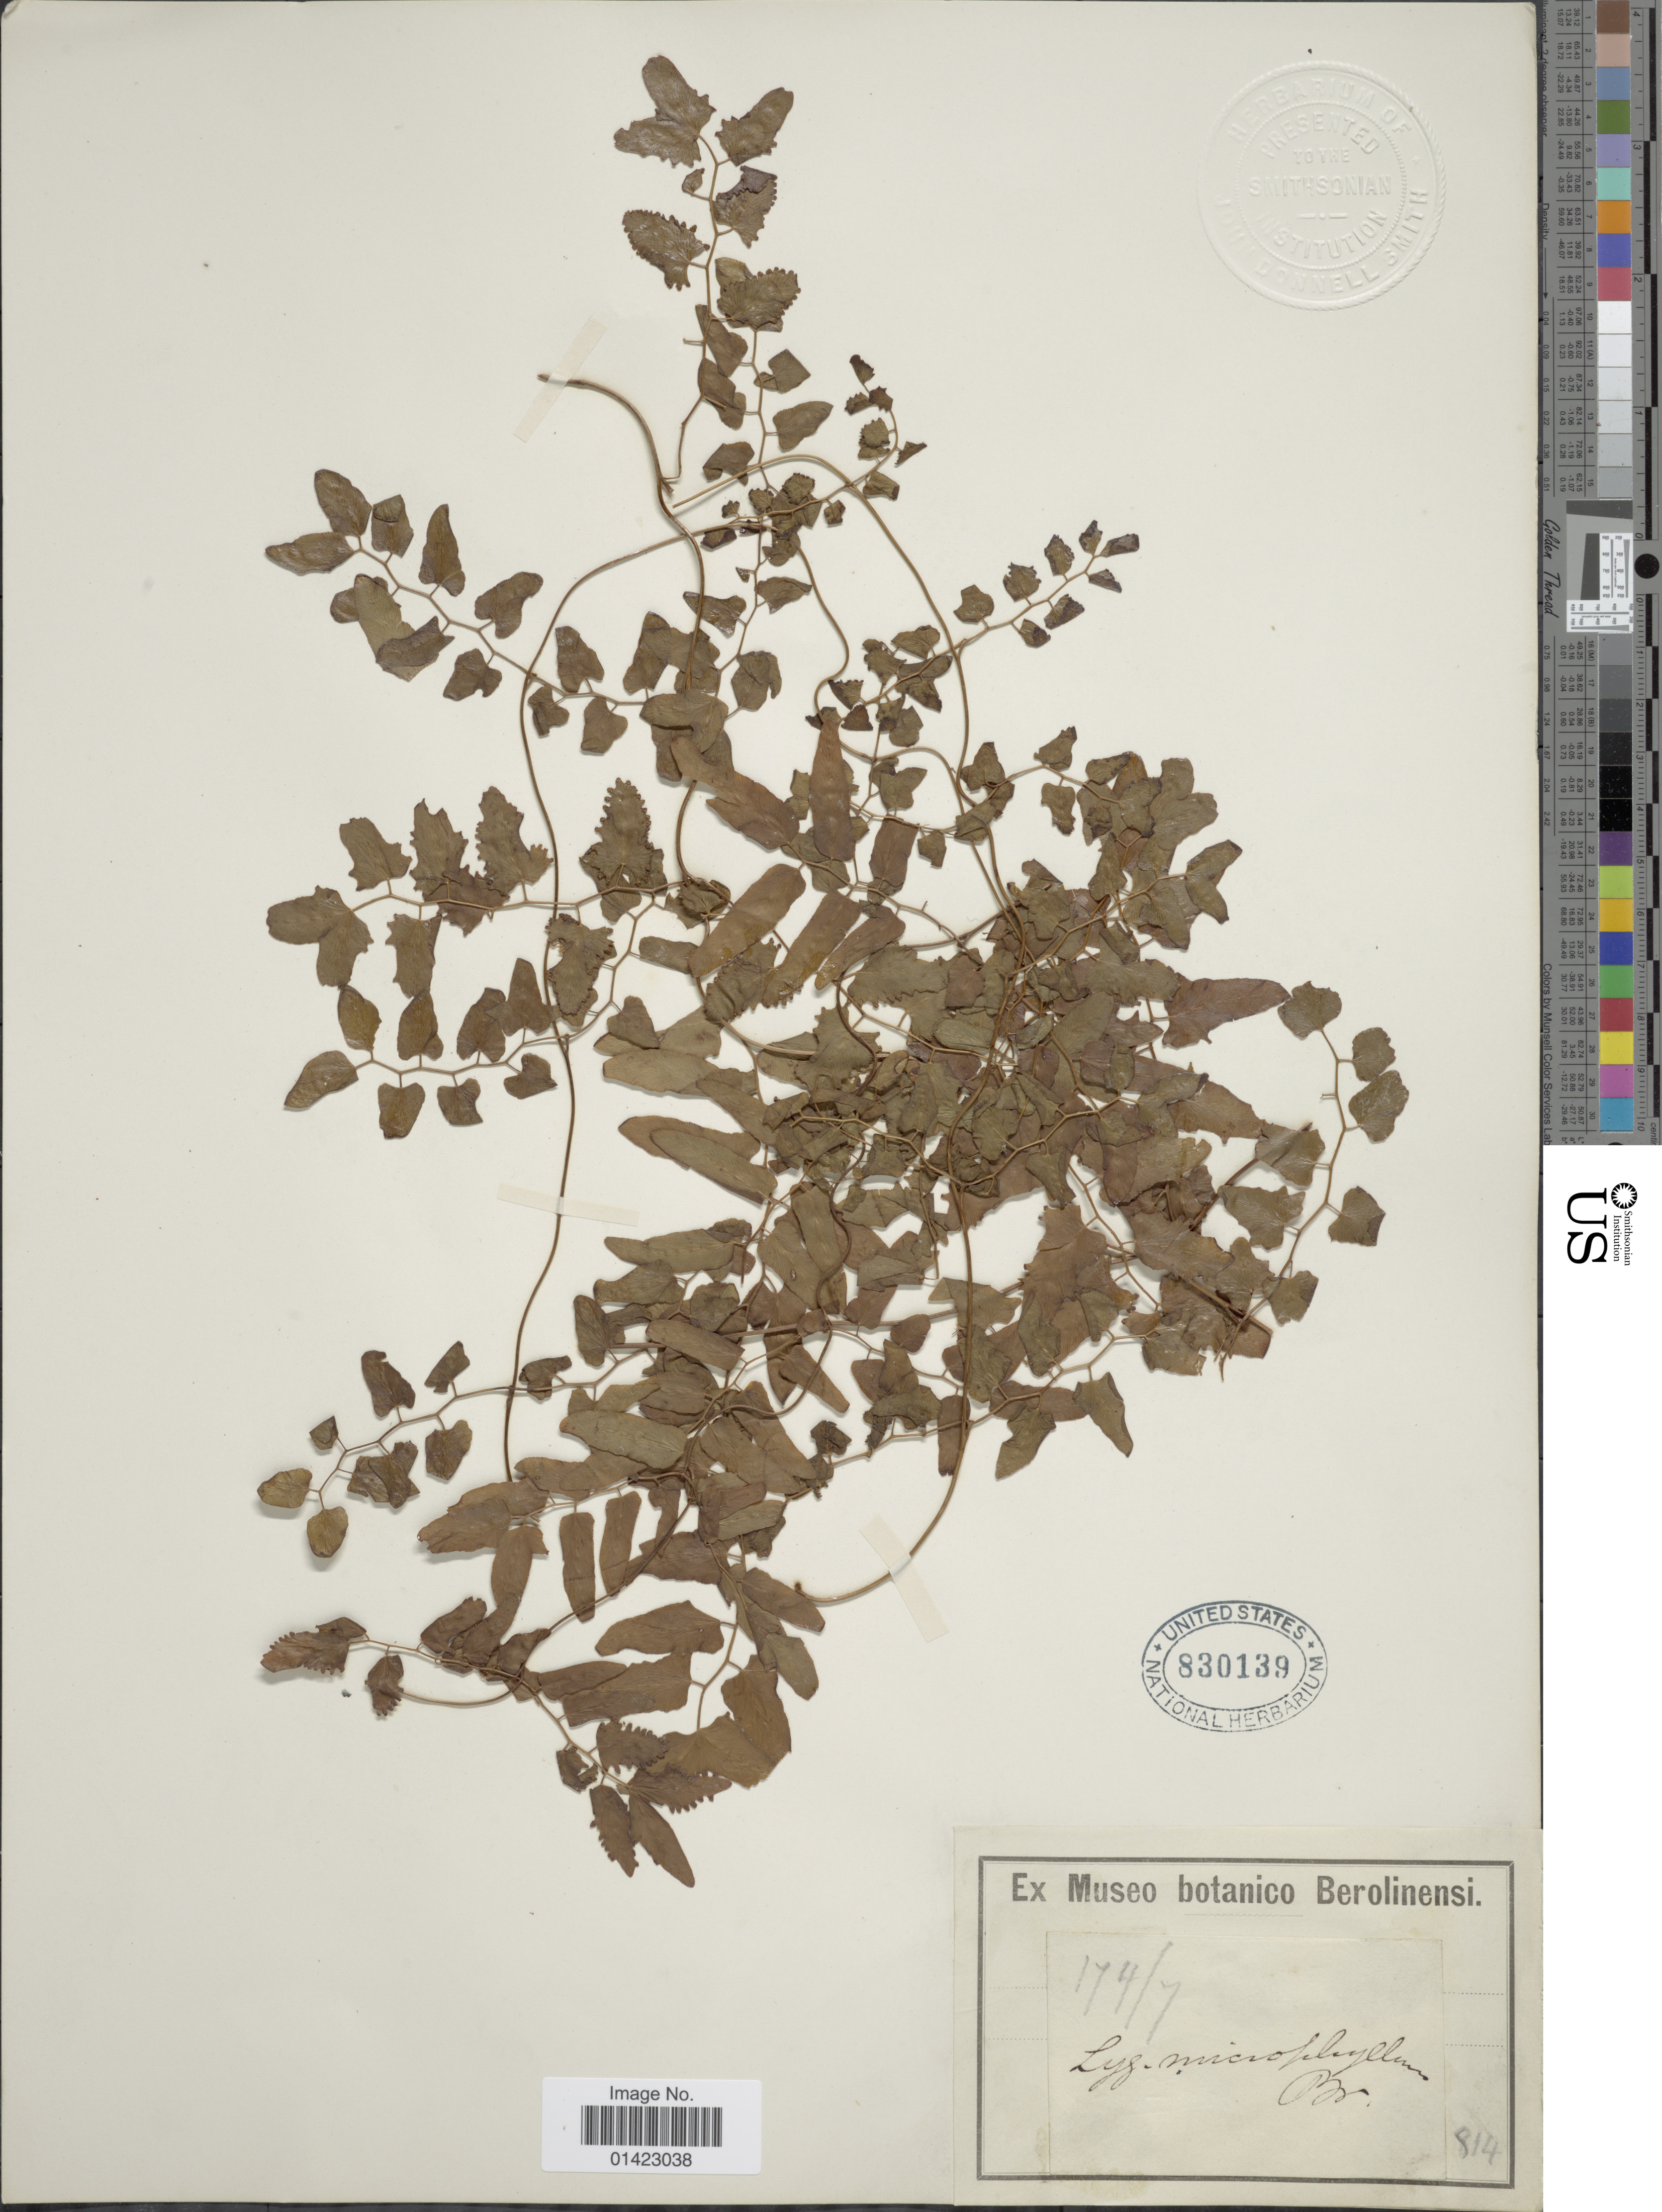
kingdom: Plantae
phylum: Tracheophyta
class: Polypodiopsida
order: Schizaeales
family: Lygodiaceae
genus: Lygodium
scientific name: Lygodium microphyllum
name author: (Cav.) R. Br.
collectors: ex Museo Botanico Berolinensi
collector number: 174/7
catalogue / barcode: US 830139